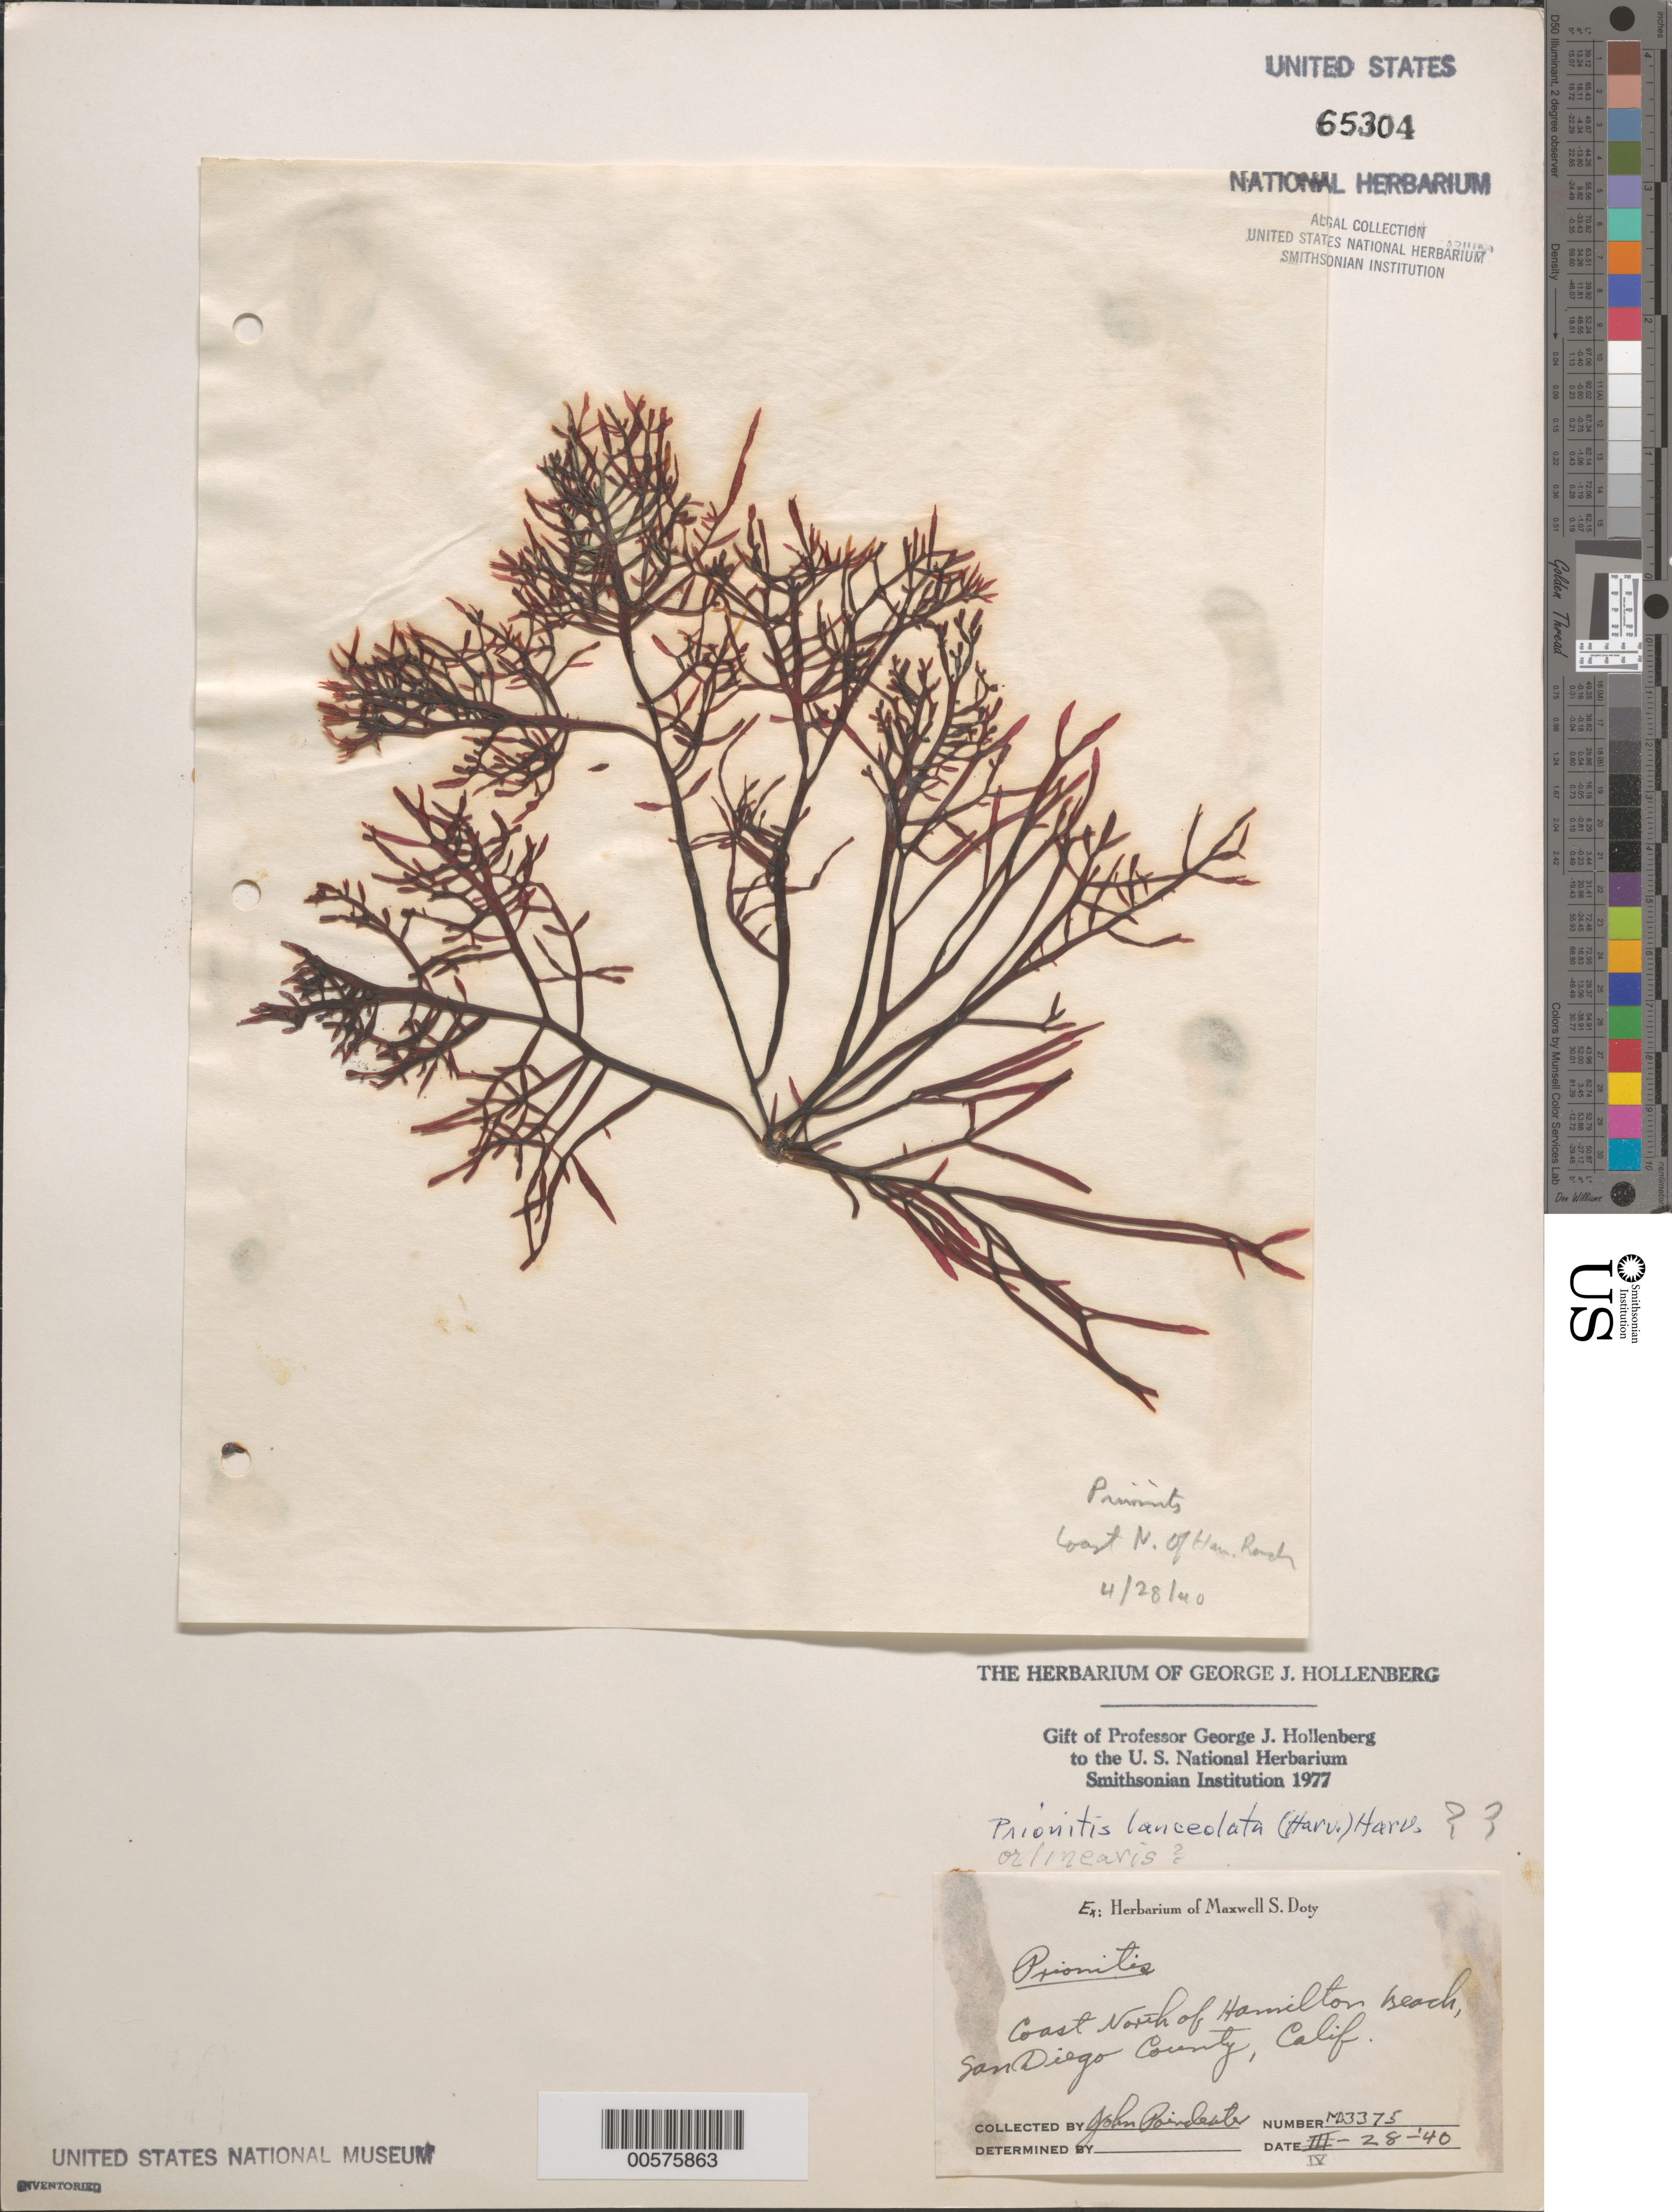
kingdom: Plantae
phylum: Rhodophyta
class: Florideophyceae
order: Cryptonemiales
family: Cryptonemiaceae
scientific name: Prionitis lanceolata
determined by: Hollenberg, George J.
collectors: J. Poindexter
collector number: MSD 3375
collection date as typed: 28 Apr 1940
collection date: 1940-04-28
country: United States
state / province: California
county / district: San Diego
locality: North of Hamilton Beach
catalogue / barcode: US 65304